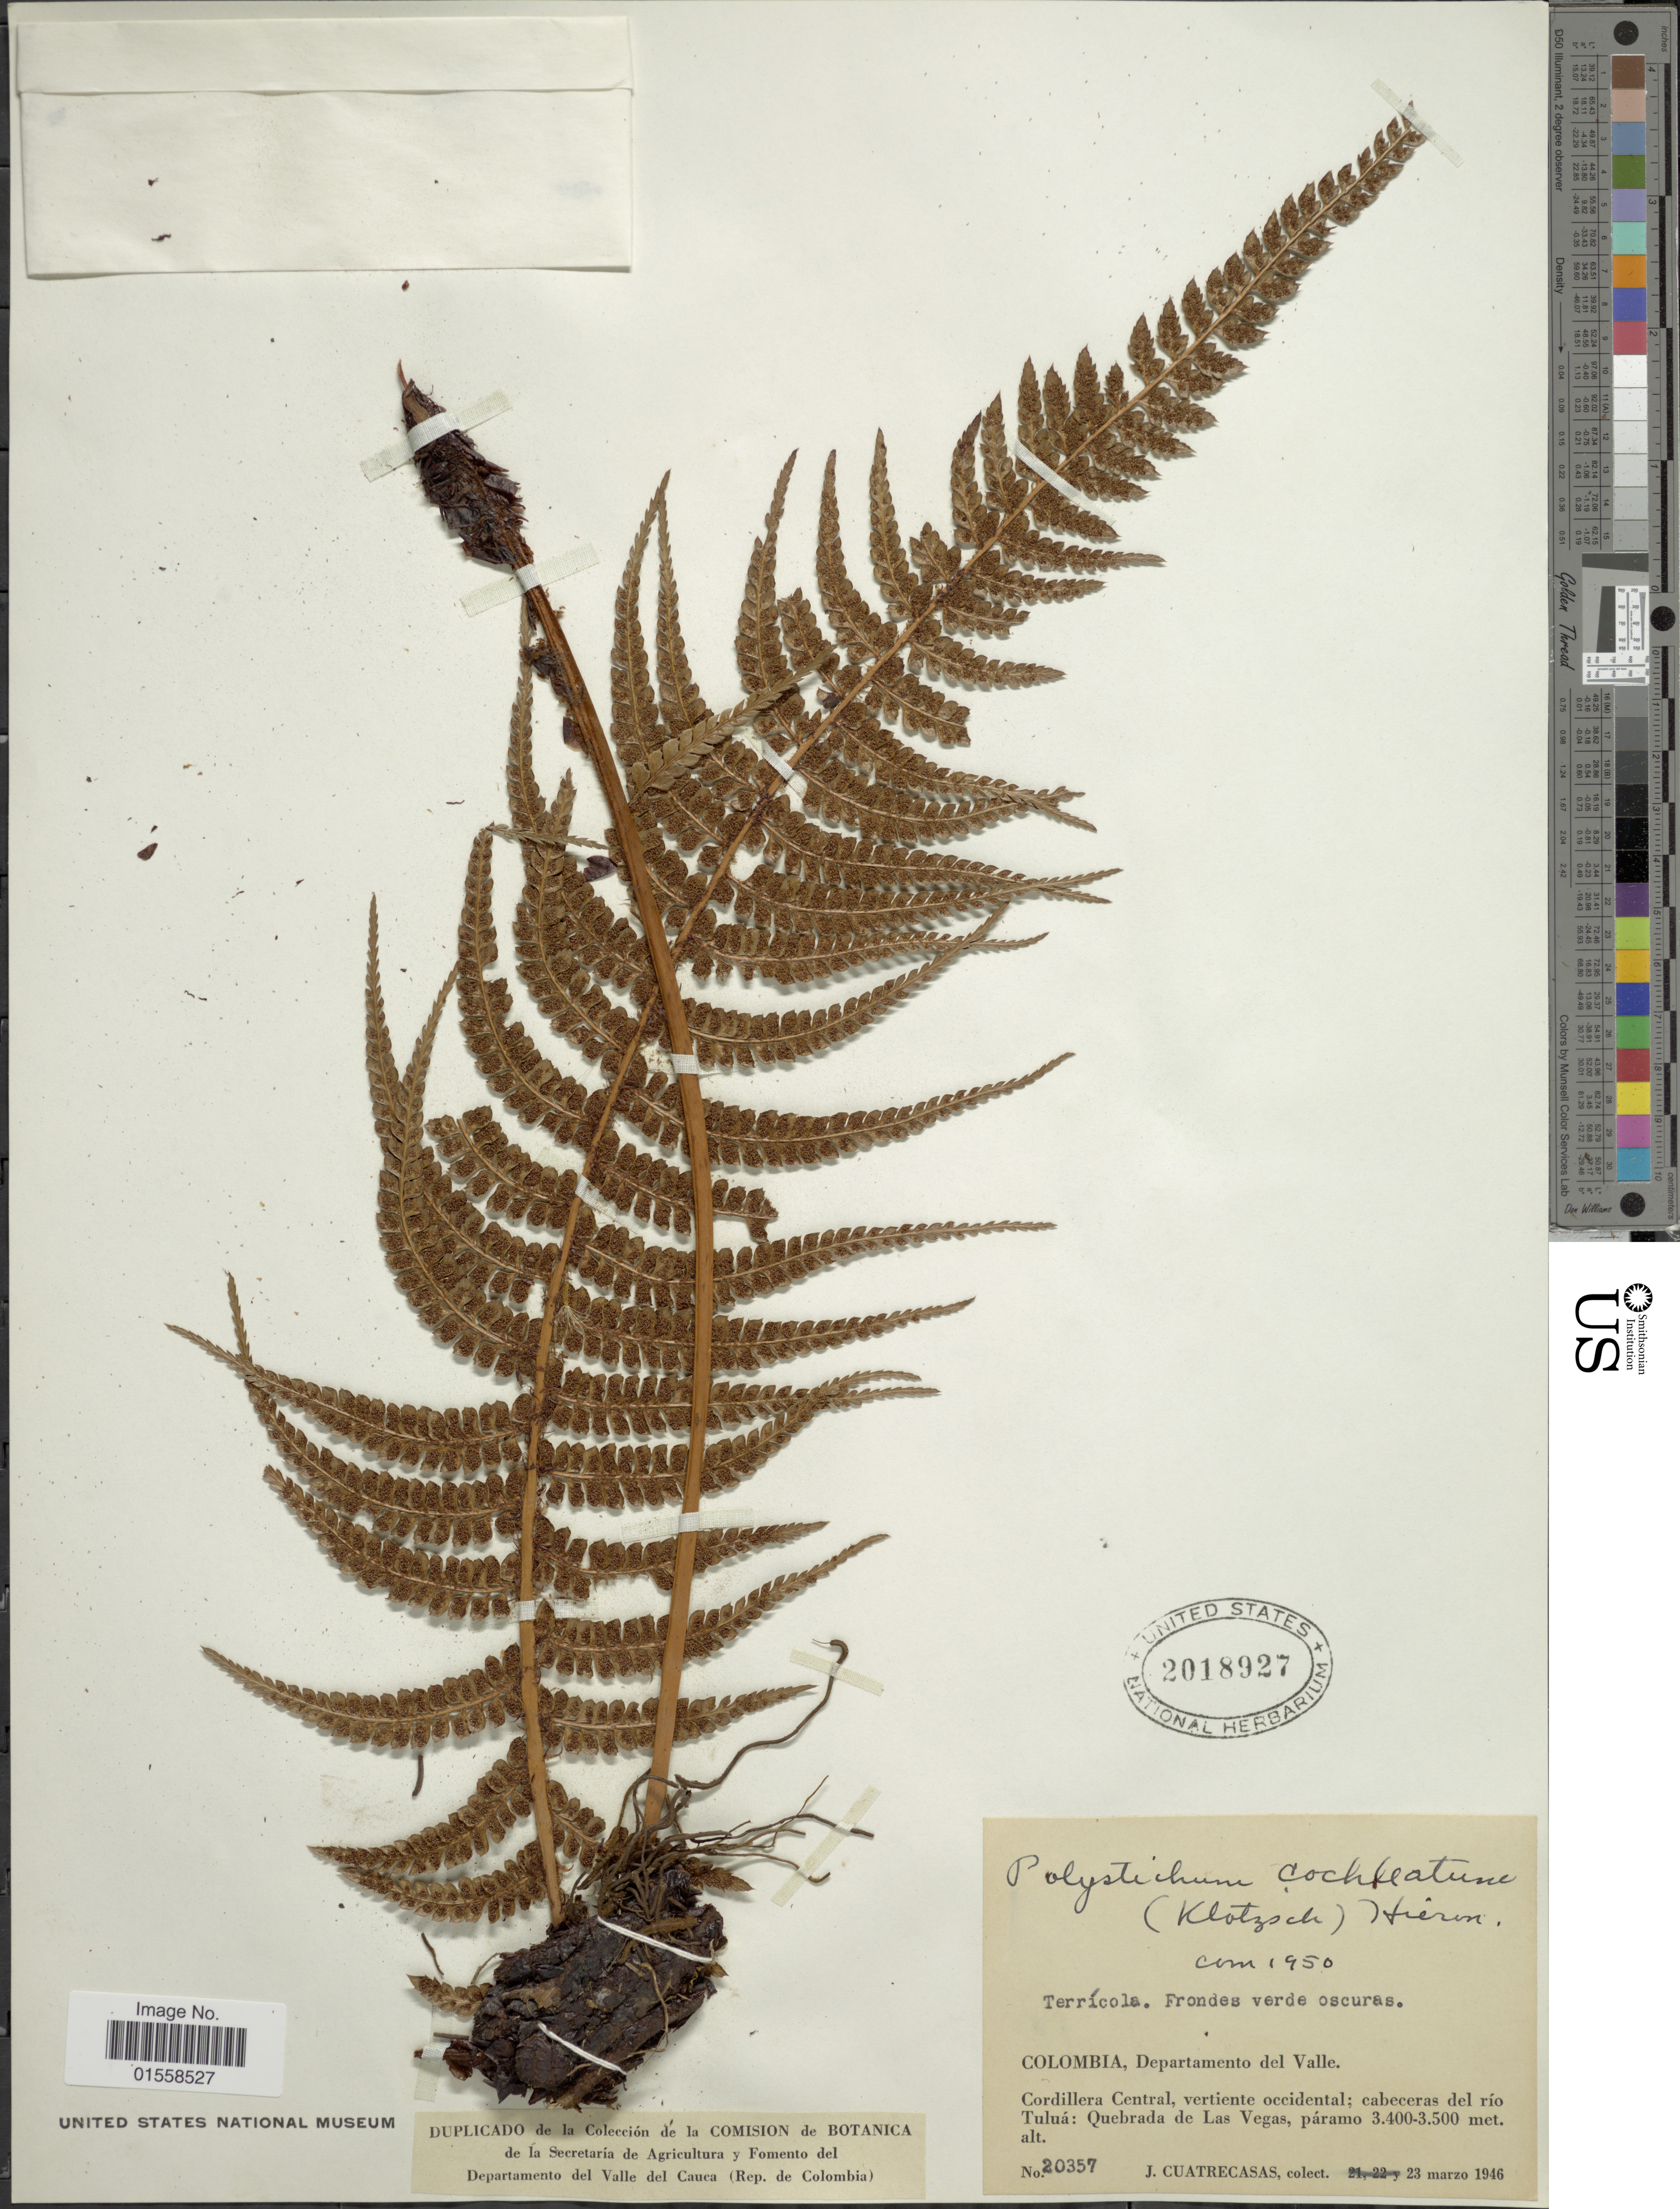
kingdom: Plantae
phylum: Tracheophyta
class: Polypodiopsida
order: Polypodiales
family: Dryopteridaceae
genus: Polystichum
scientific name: Polystichum pycnolepis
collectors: J. Cuatrecasas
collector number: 20357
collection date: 1946-03-23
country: Colombia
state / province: Valle del Cauca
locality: Colombia, Departamento del Valle. Cordillera Central, vertiente occidental; cabecceras del rio Tulua: Quebrada de Las Vegas, paramo.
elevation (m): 3400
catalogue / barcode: US 2018927